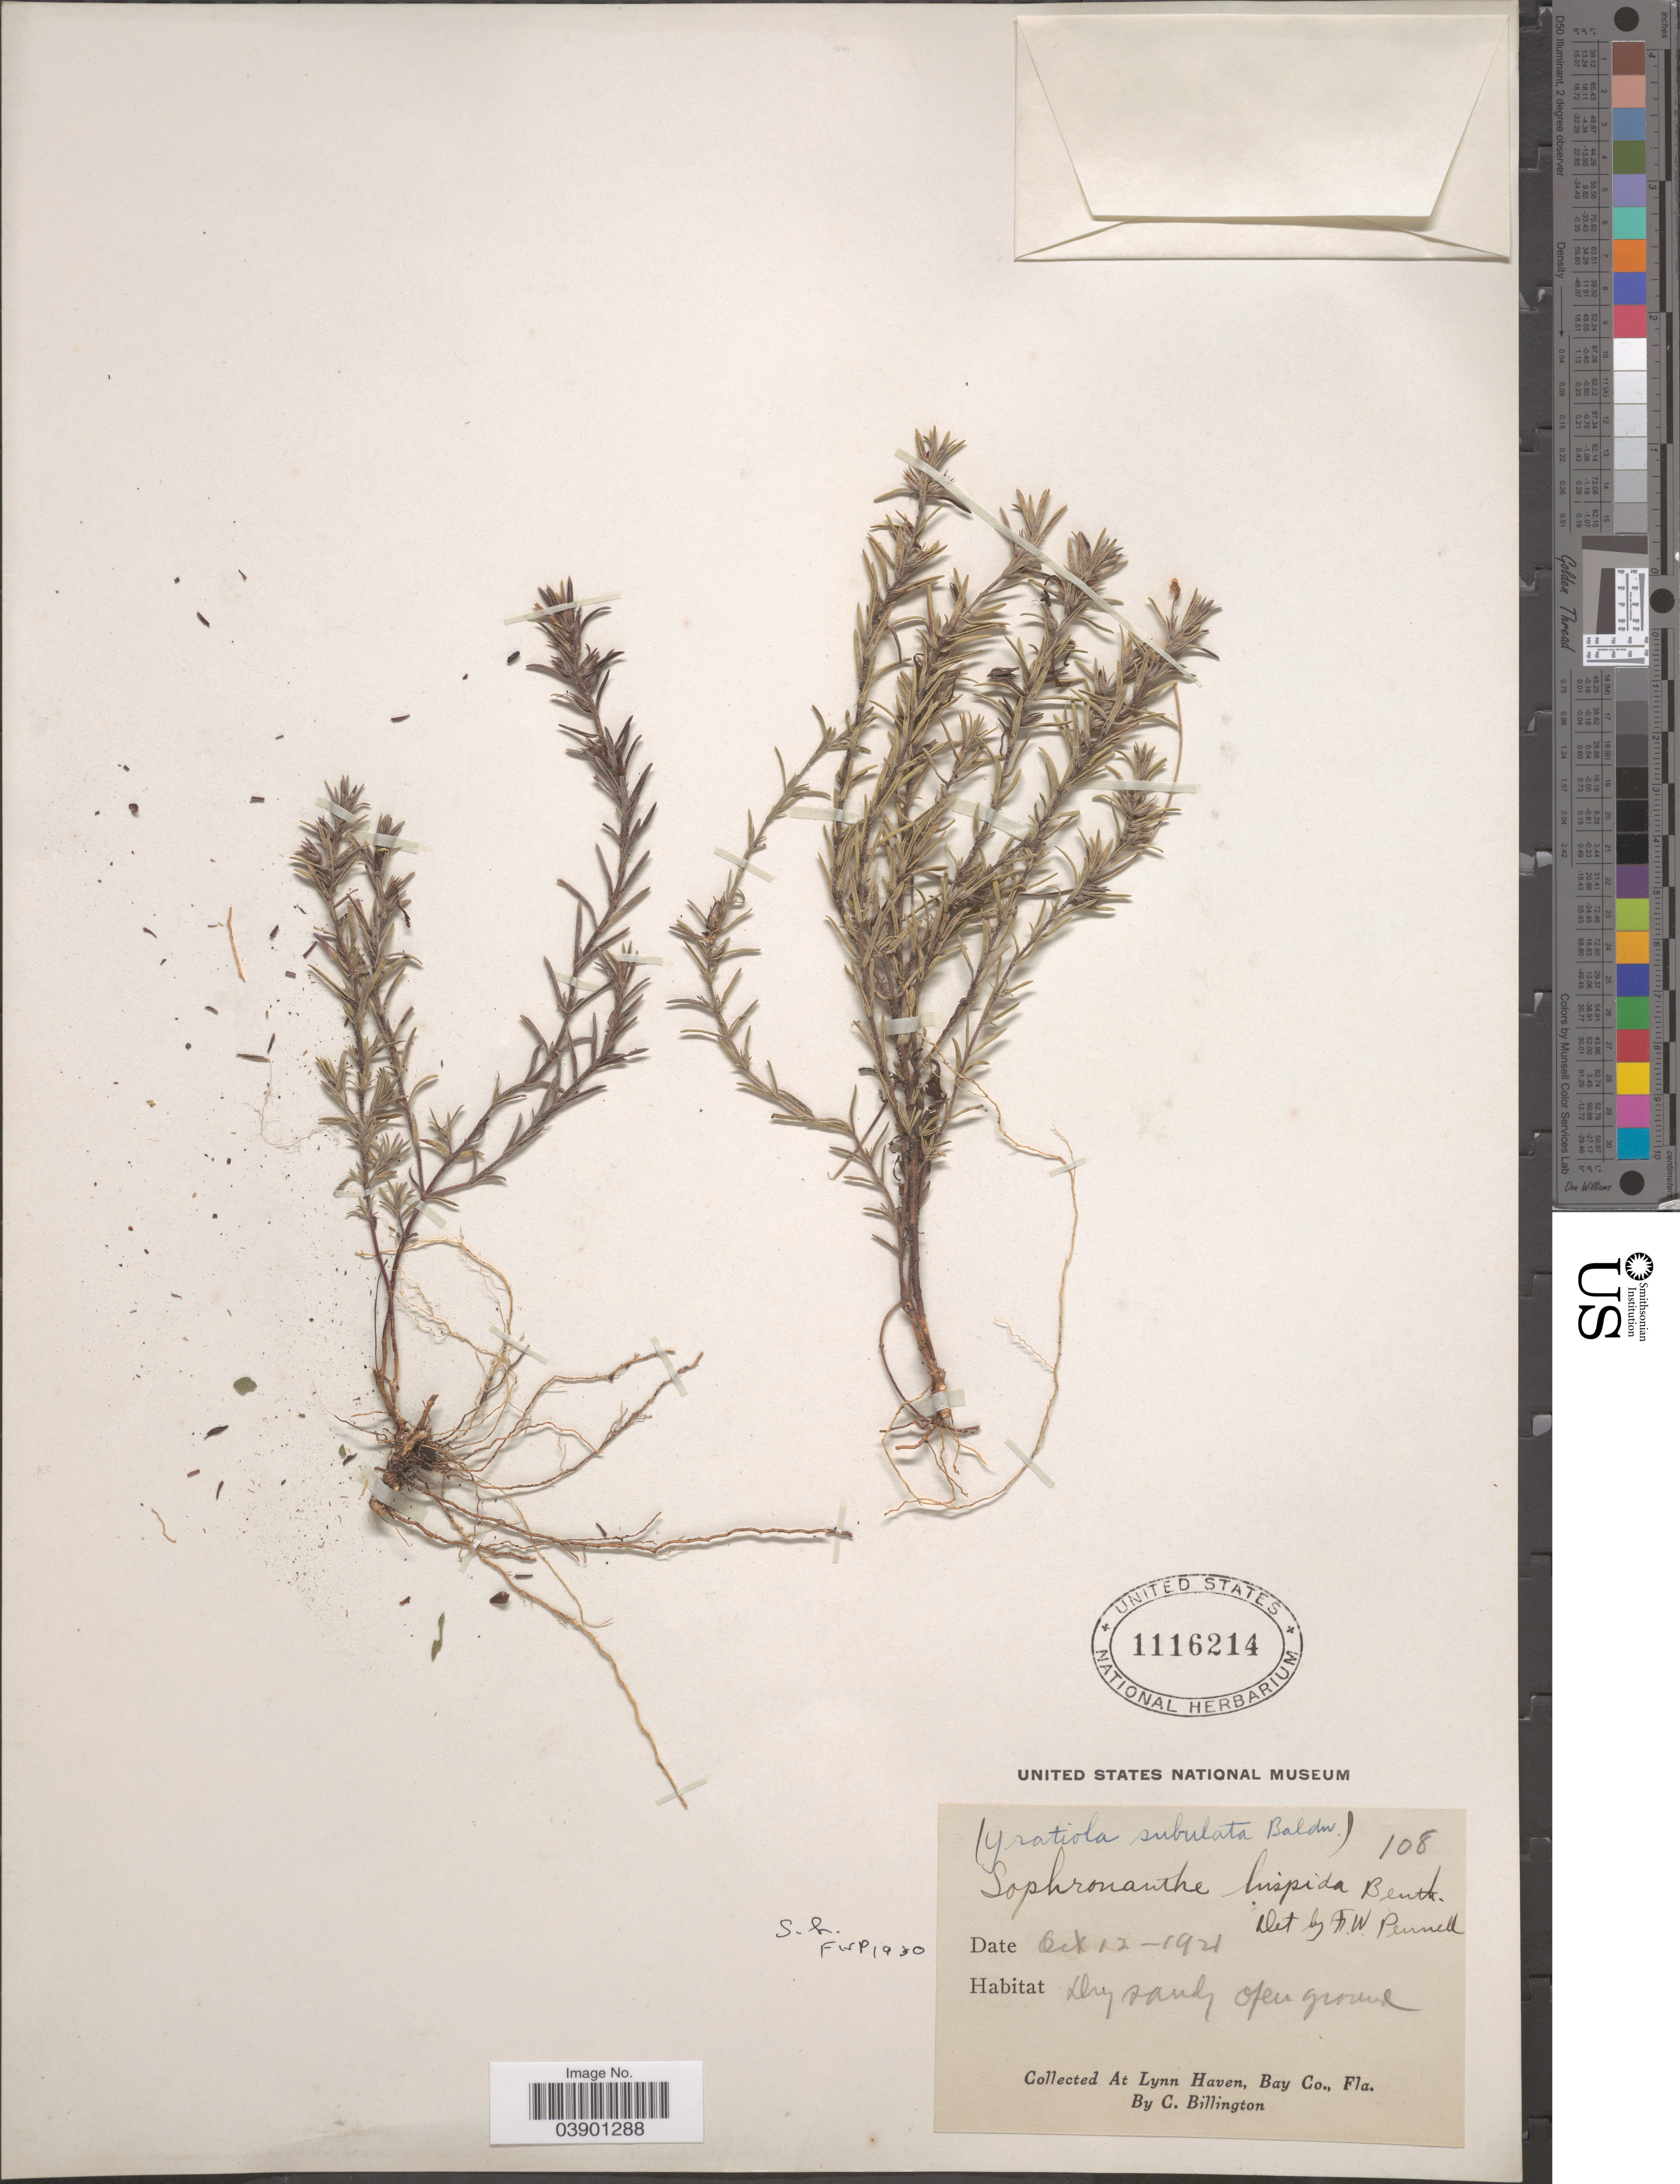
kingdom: Plantae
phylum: Tracheophyta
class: Magnoliopsida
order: Lamiales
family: Plantaginaceae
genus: Sophronanthe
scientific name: Sophronanthe hispida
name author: Benth. ex Lindl.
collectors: C. Billington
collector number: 108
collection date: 1921-10-12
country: United States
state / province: Florida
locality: At Lynn Haven, Bay Co.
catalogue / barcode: US 1116214